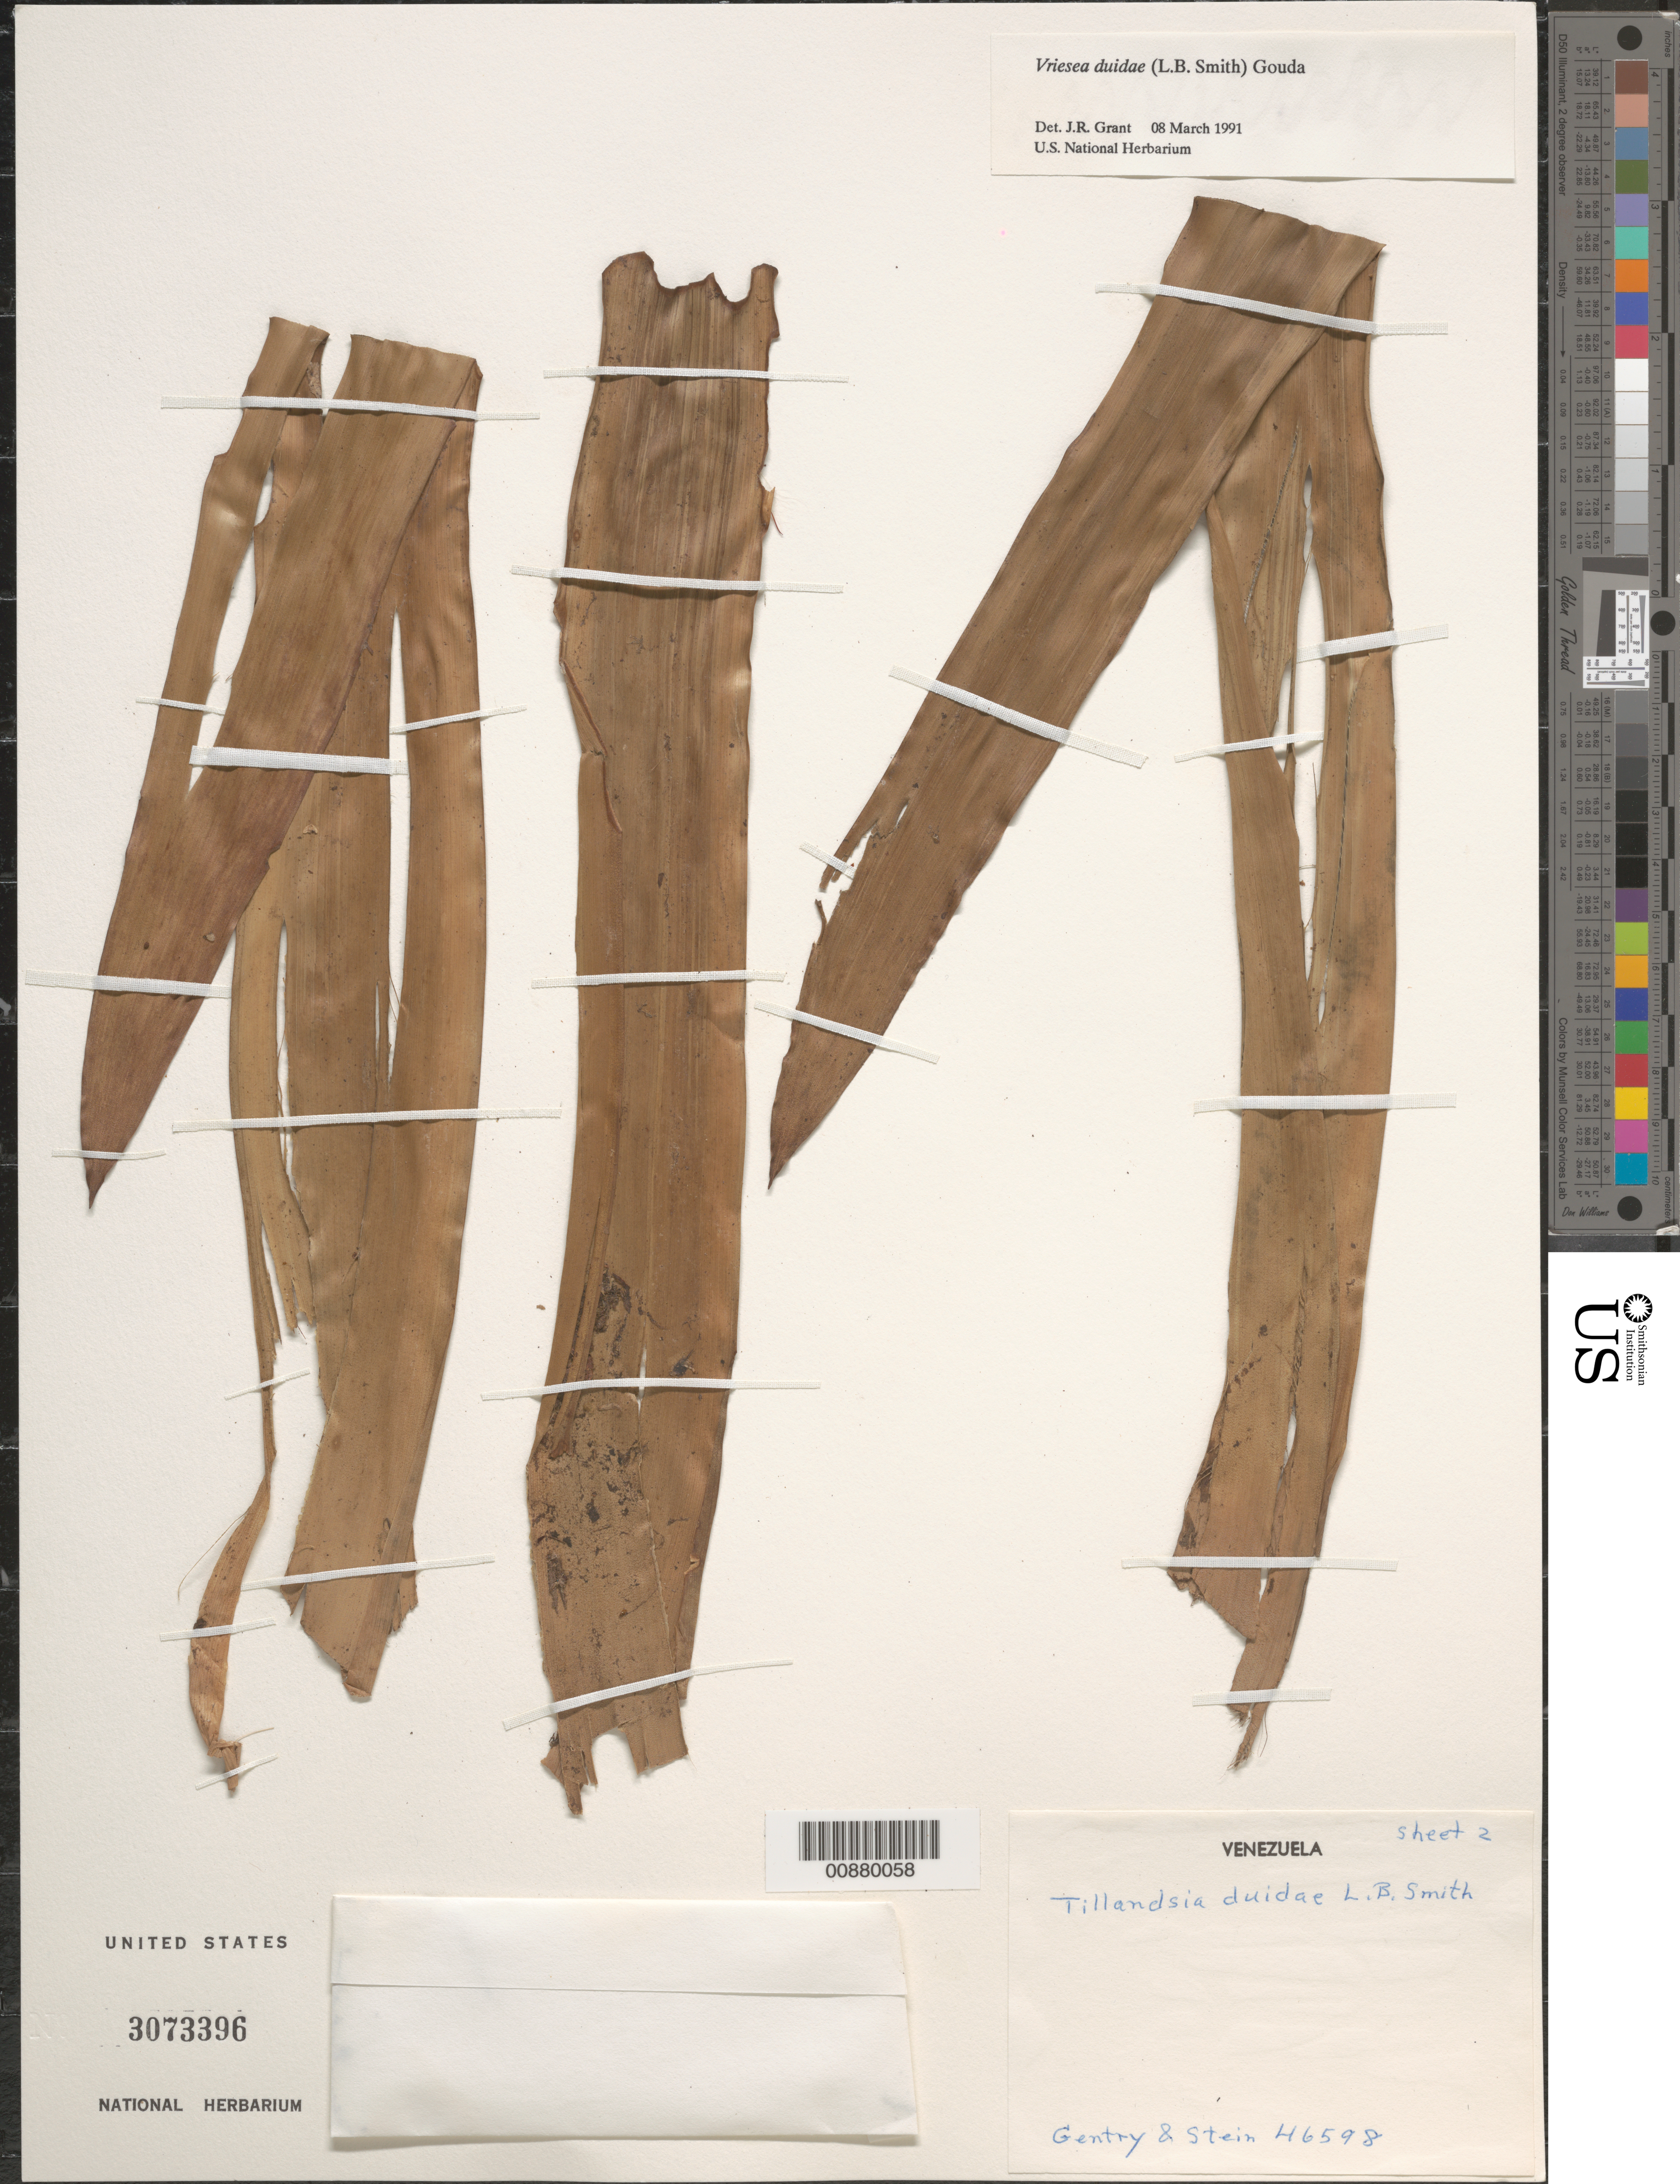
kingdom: Plantae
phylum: Tracheophyta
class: Liliopsida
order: Poales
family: Bromeliaceae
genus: Vriesea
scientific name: Vriesea duidae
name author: (L.B. Sm.) Gouda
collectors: Gentry, -- & Stein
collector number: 46598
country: Venezuela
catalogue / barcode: US 3073396